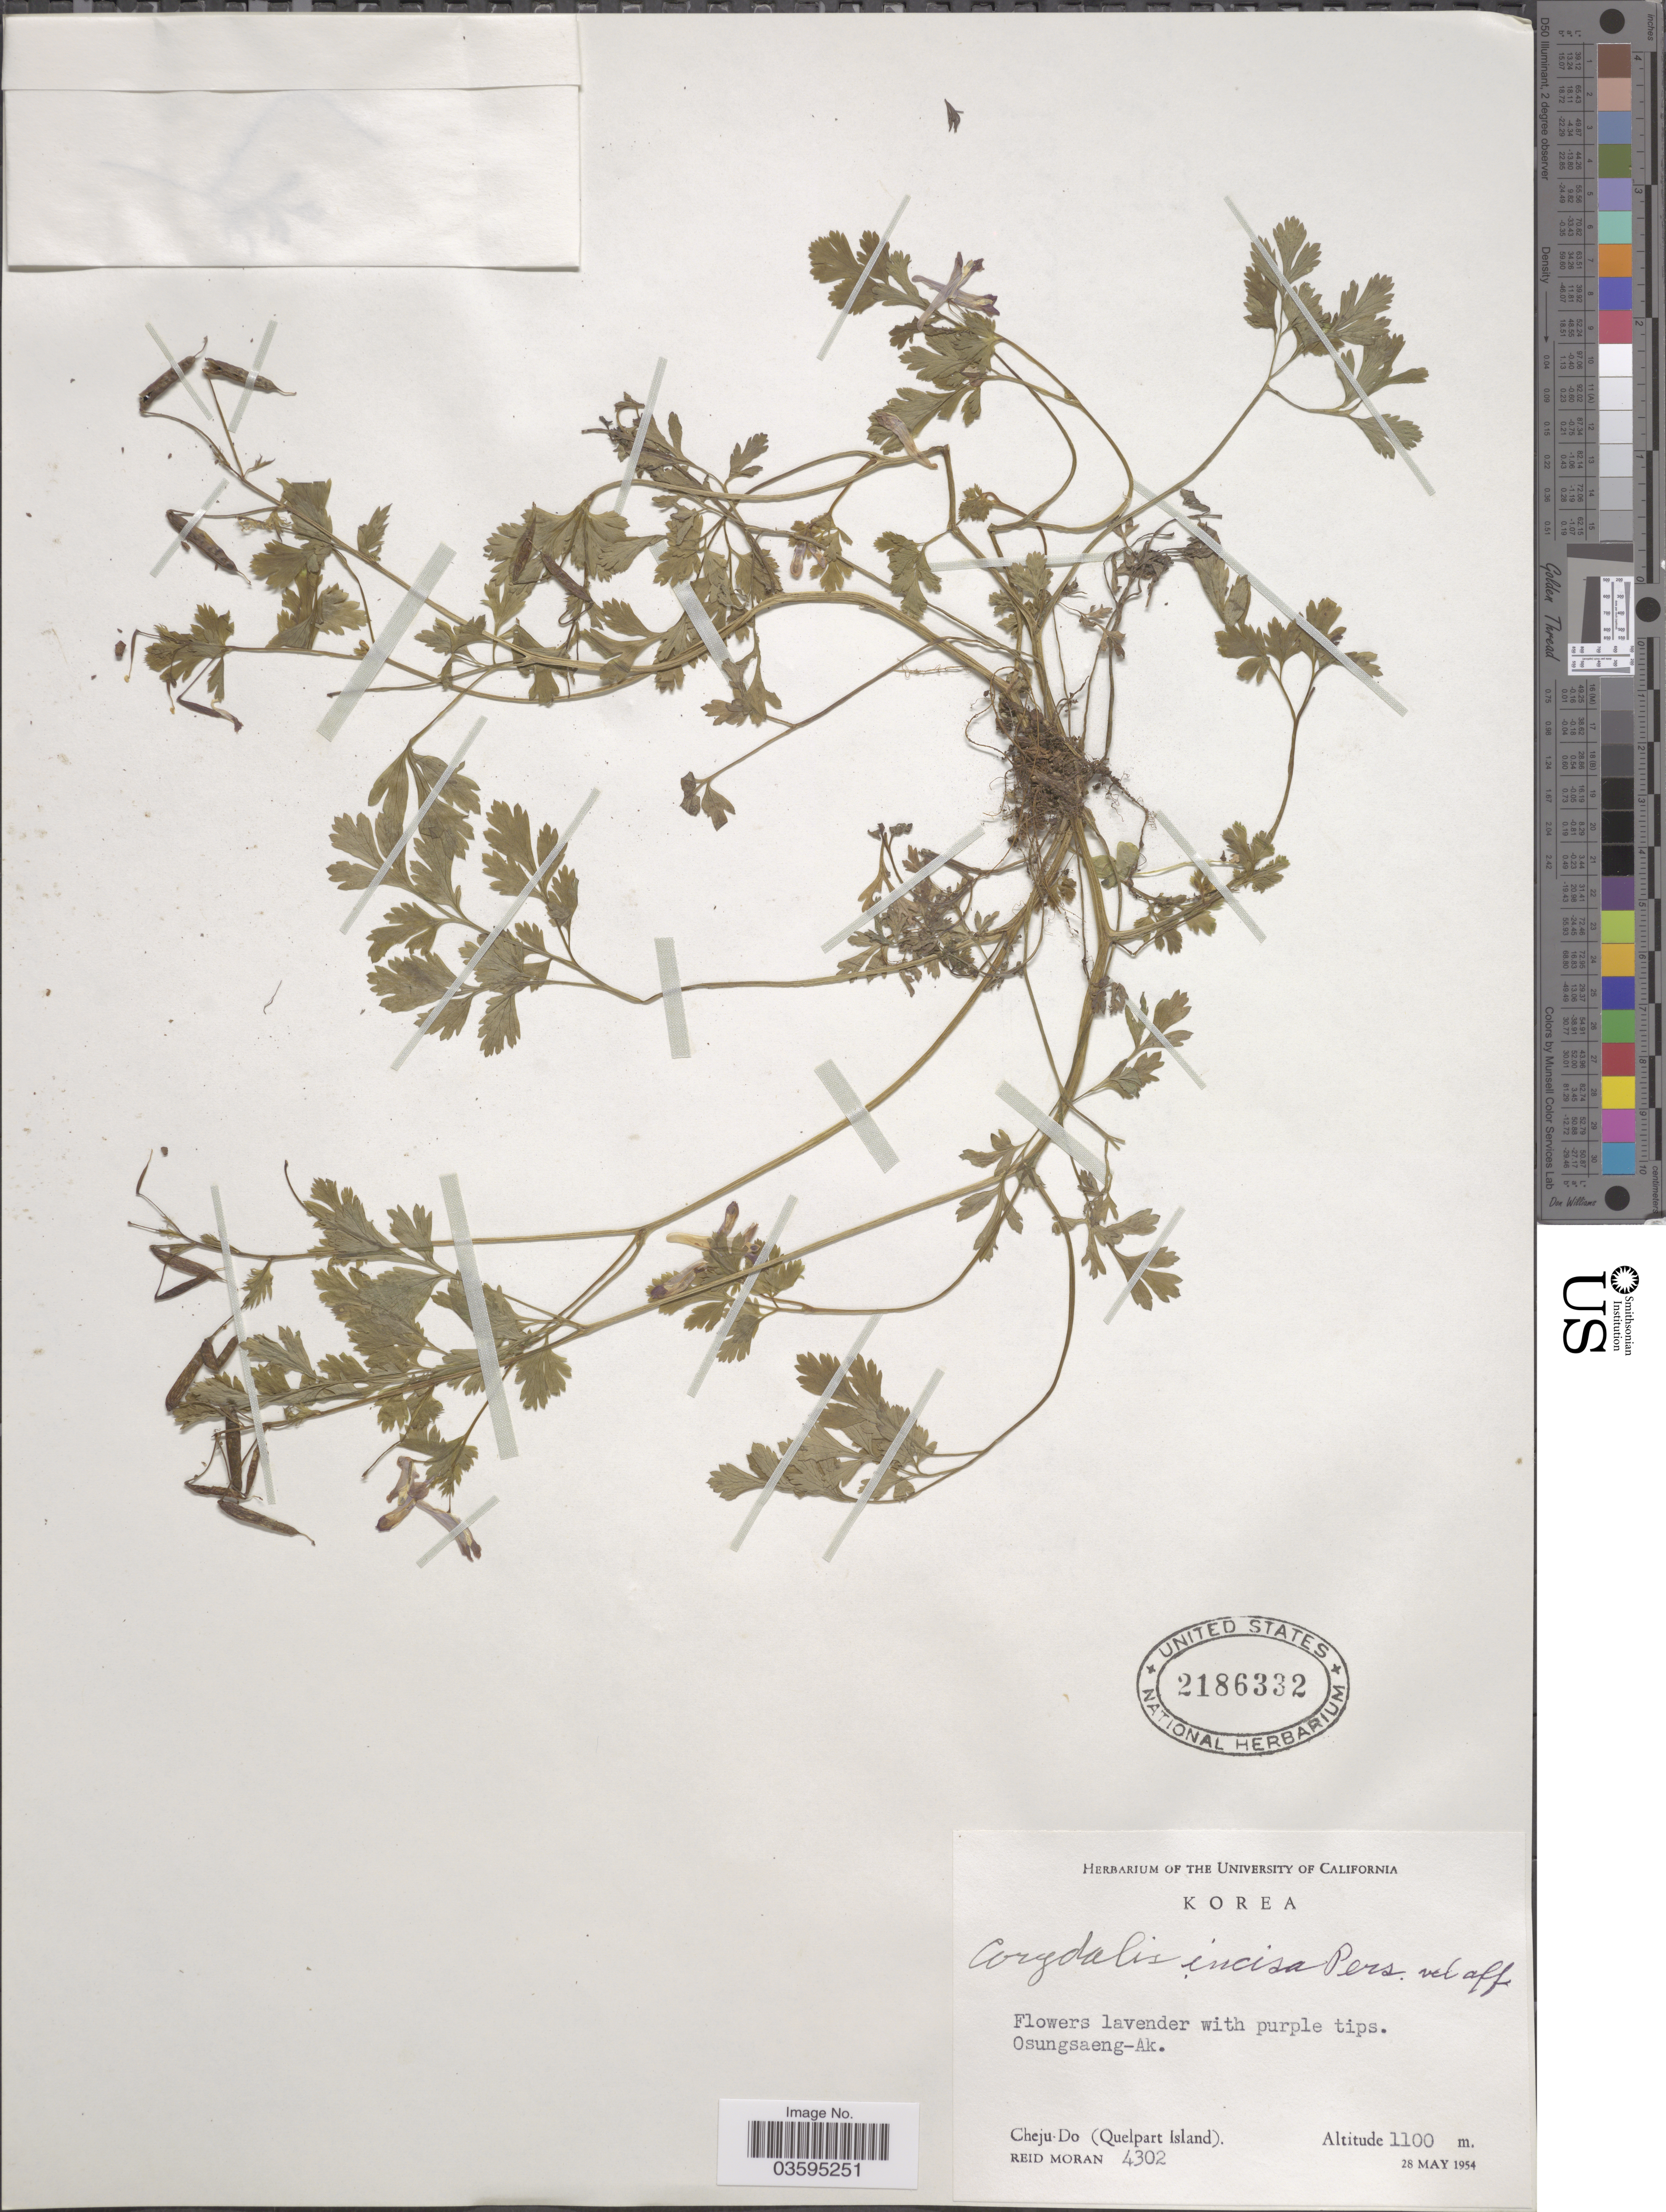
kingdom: Plantae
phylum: Tracheophyta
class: Magnoliopsida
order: Ranunculales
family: Papaveraceae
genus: Corydalis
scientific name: Corydalis incisa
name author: (Thunb.) Pers.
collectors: R. Moran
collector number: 4302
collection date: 1954-05-28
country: South Korea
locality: Osungsaeng-Ak. Cheju-Do (Quelpart Island).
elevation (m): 1100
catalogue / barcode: US 2186332